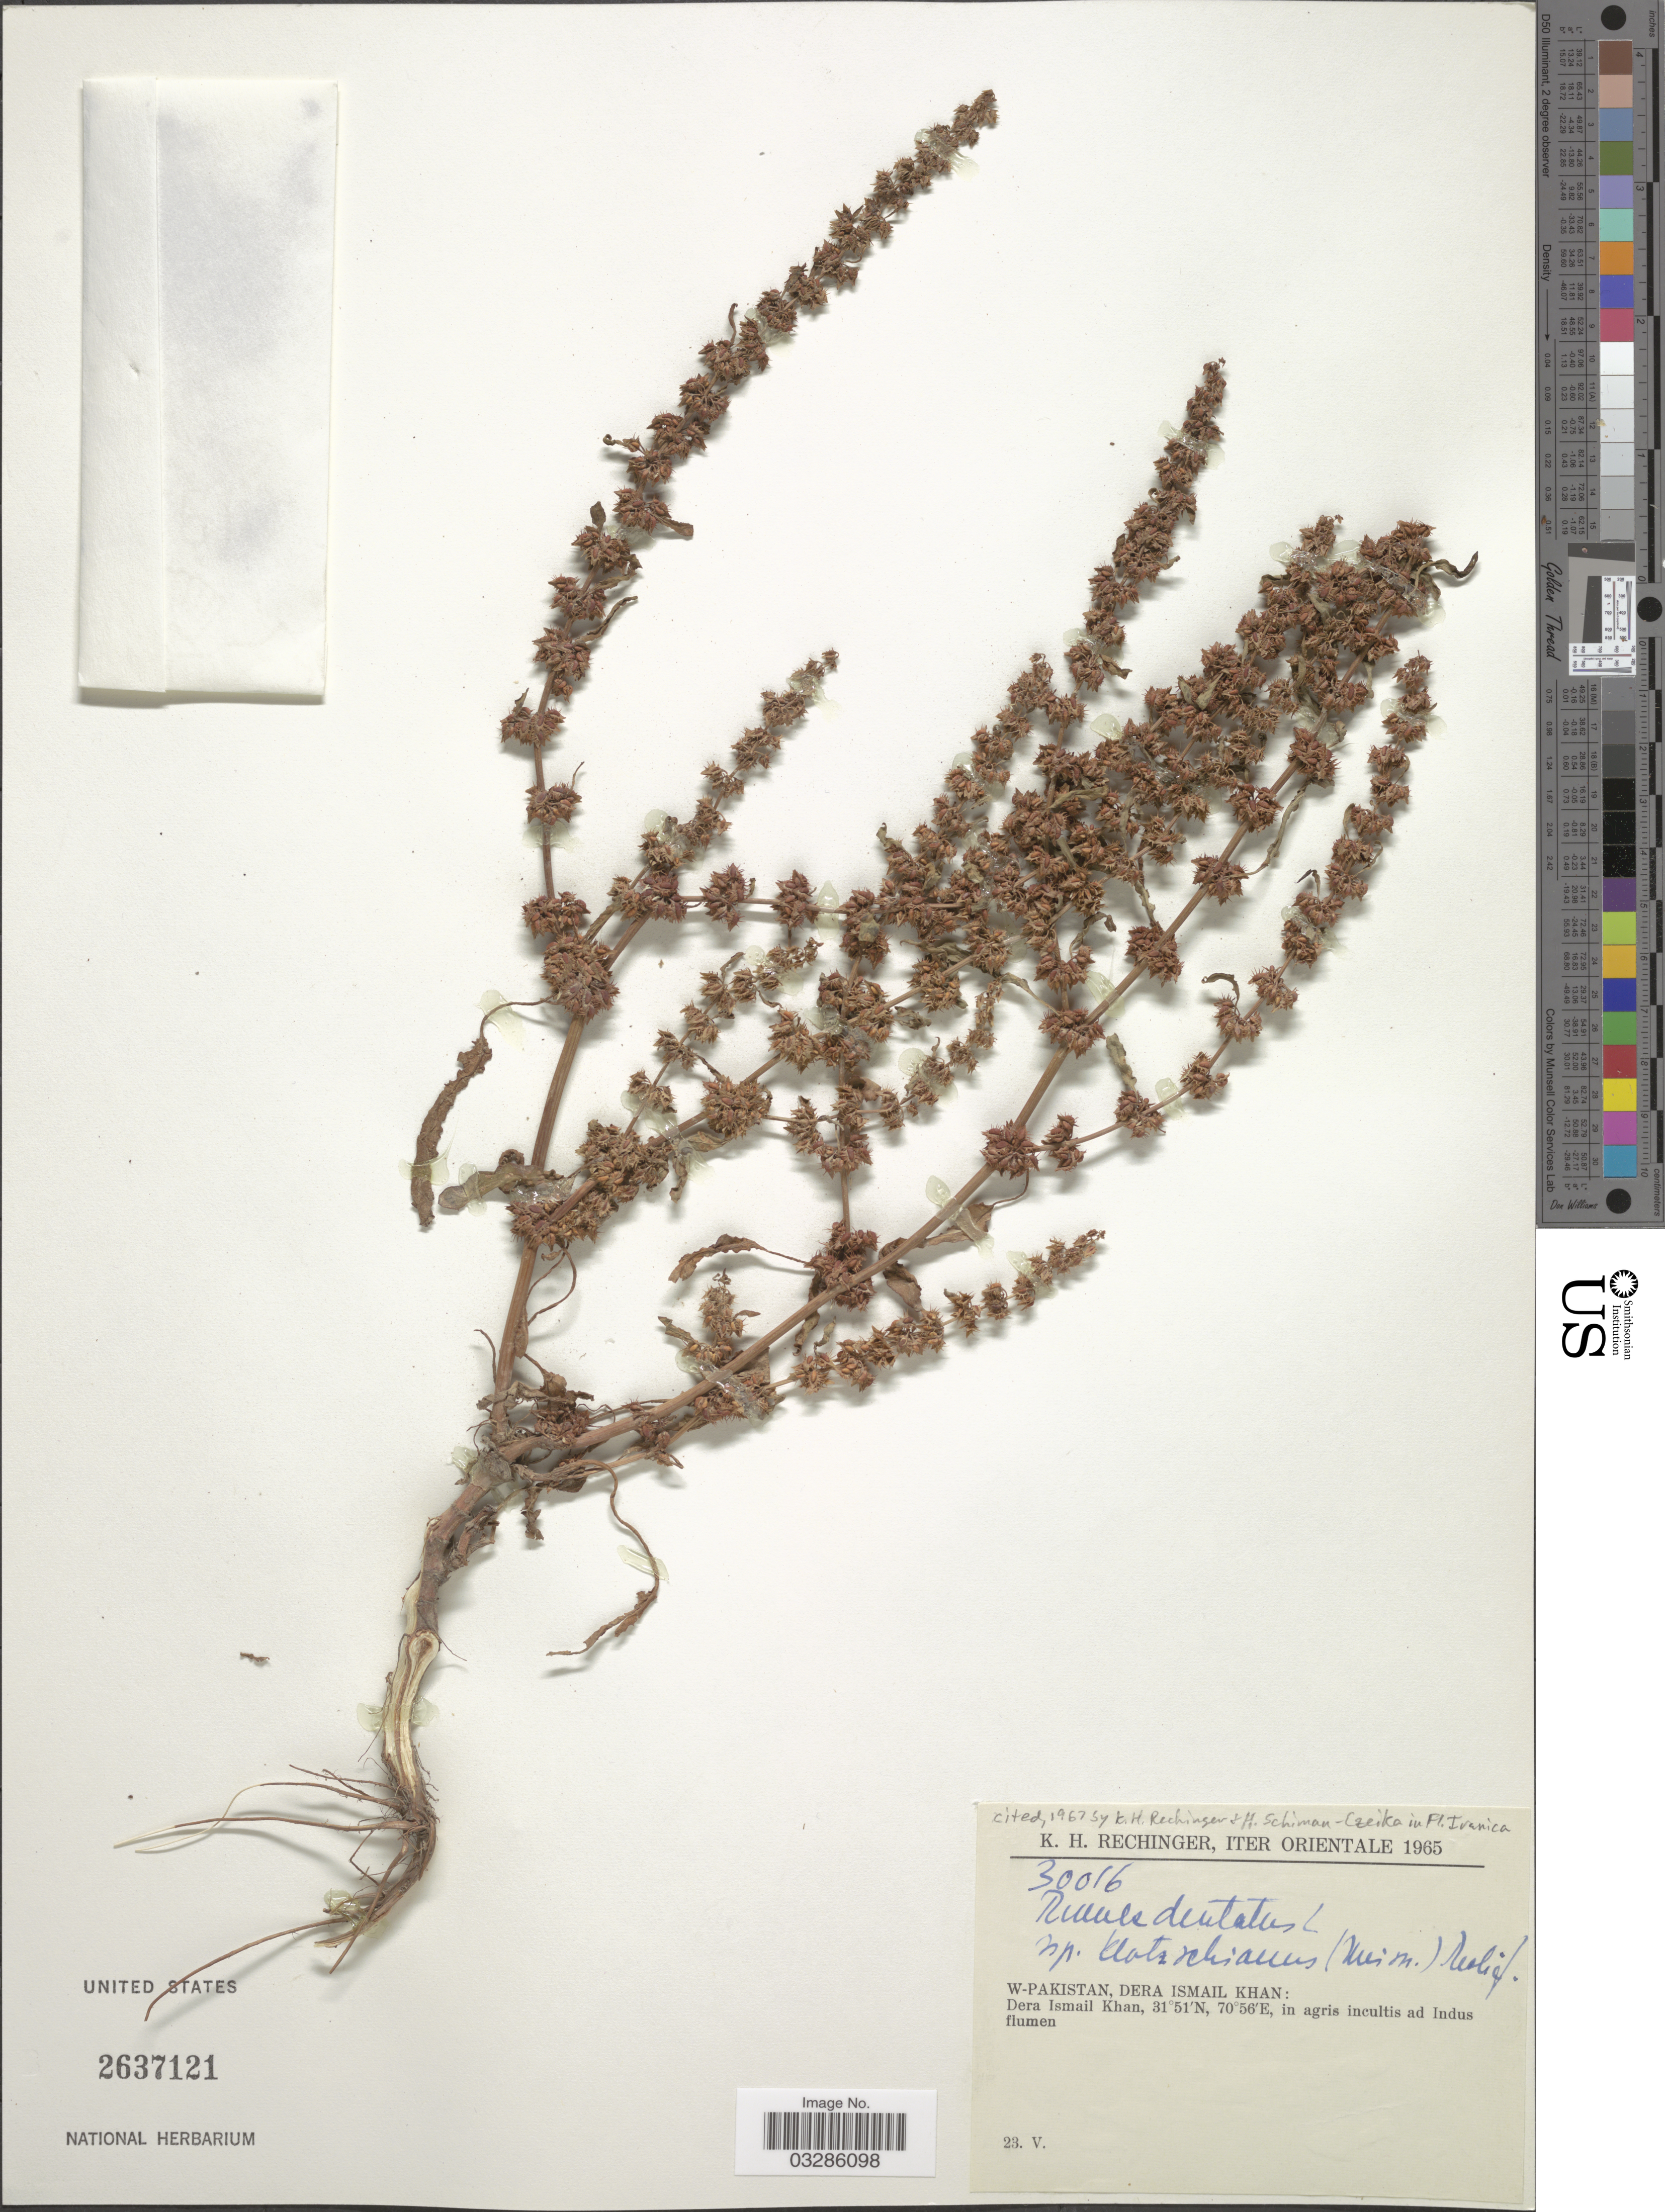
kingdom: Plantae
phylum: Tracheophyta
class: Magnoliopsida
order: Caryophyllales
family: Polygonaceae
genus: Rumex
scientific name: Rumex dentatus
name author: L.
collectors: K. H. Rechinger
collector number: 30016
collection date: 1965-05-23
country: Pakistan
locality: W-Pakistan, Dera Ismail Khan: Dera Ismail Khan.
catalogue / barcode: US 2637121